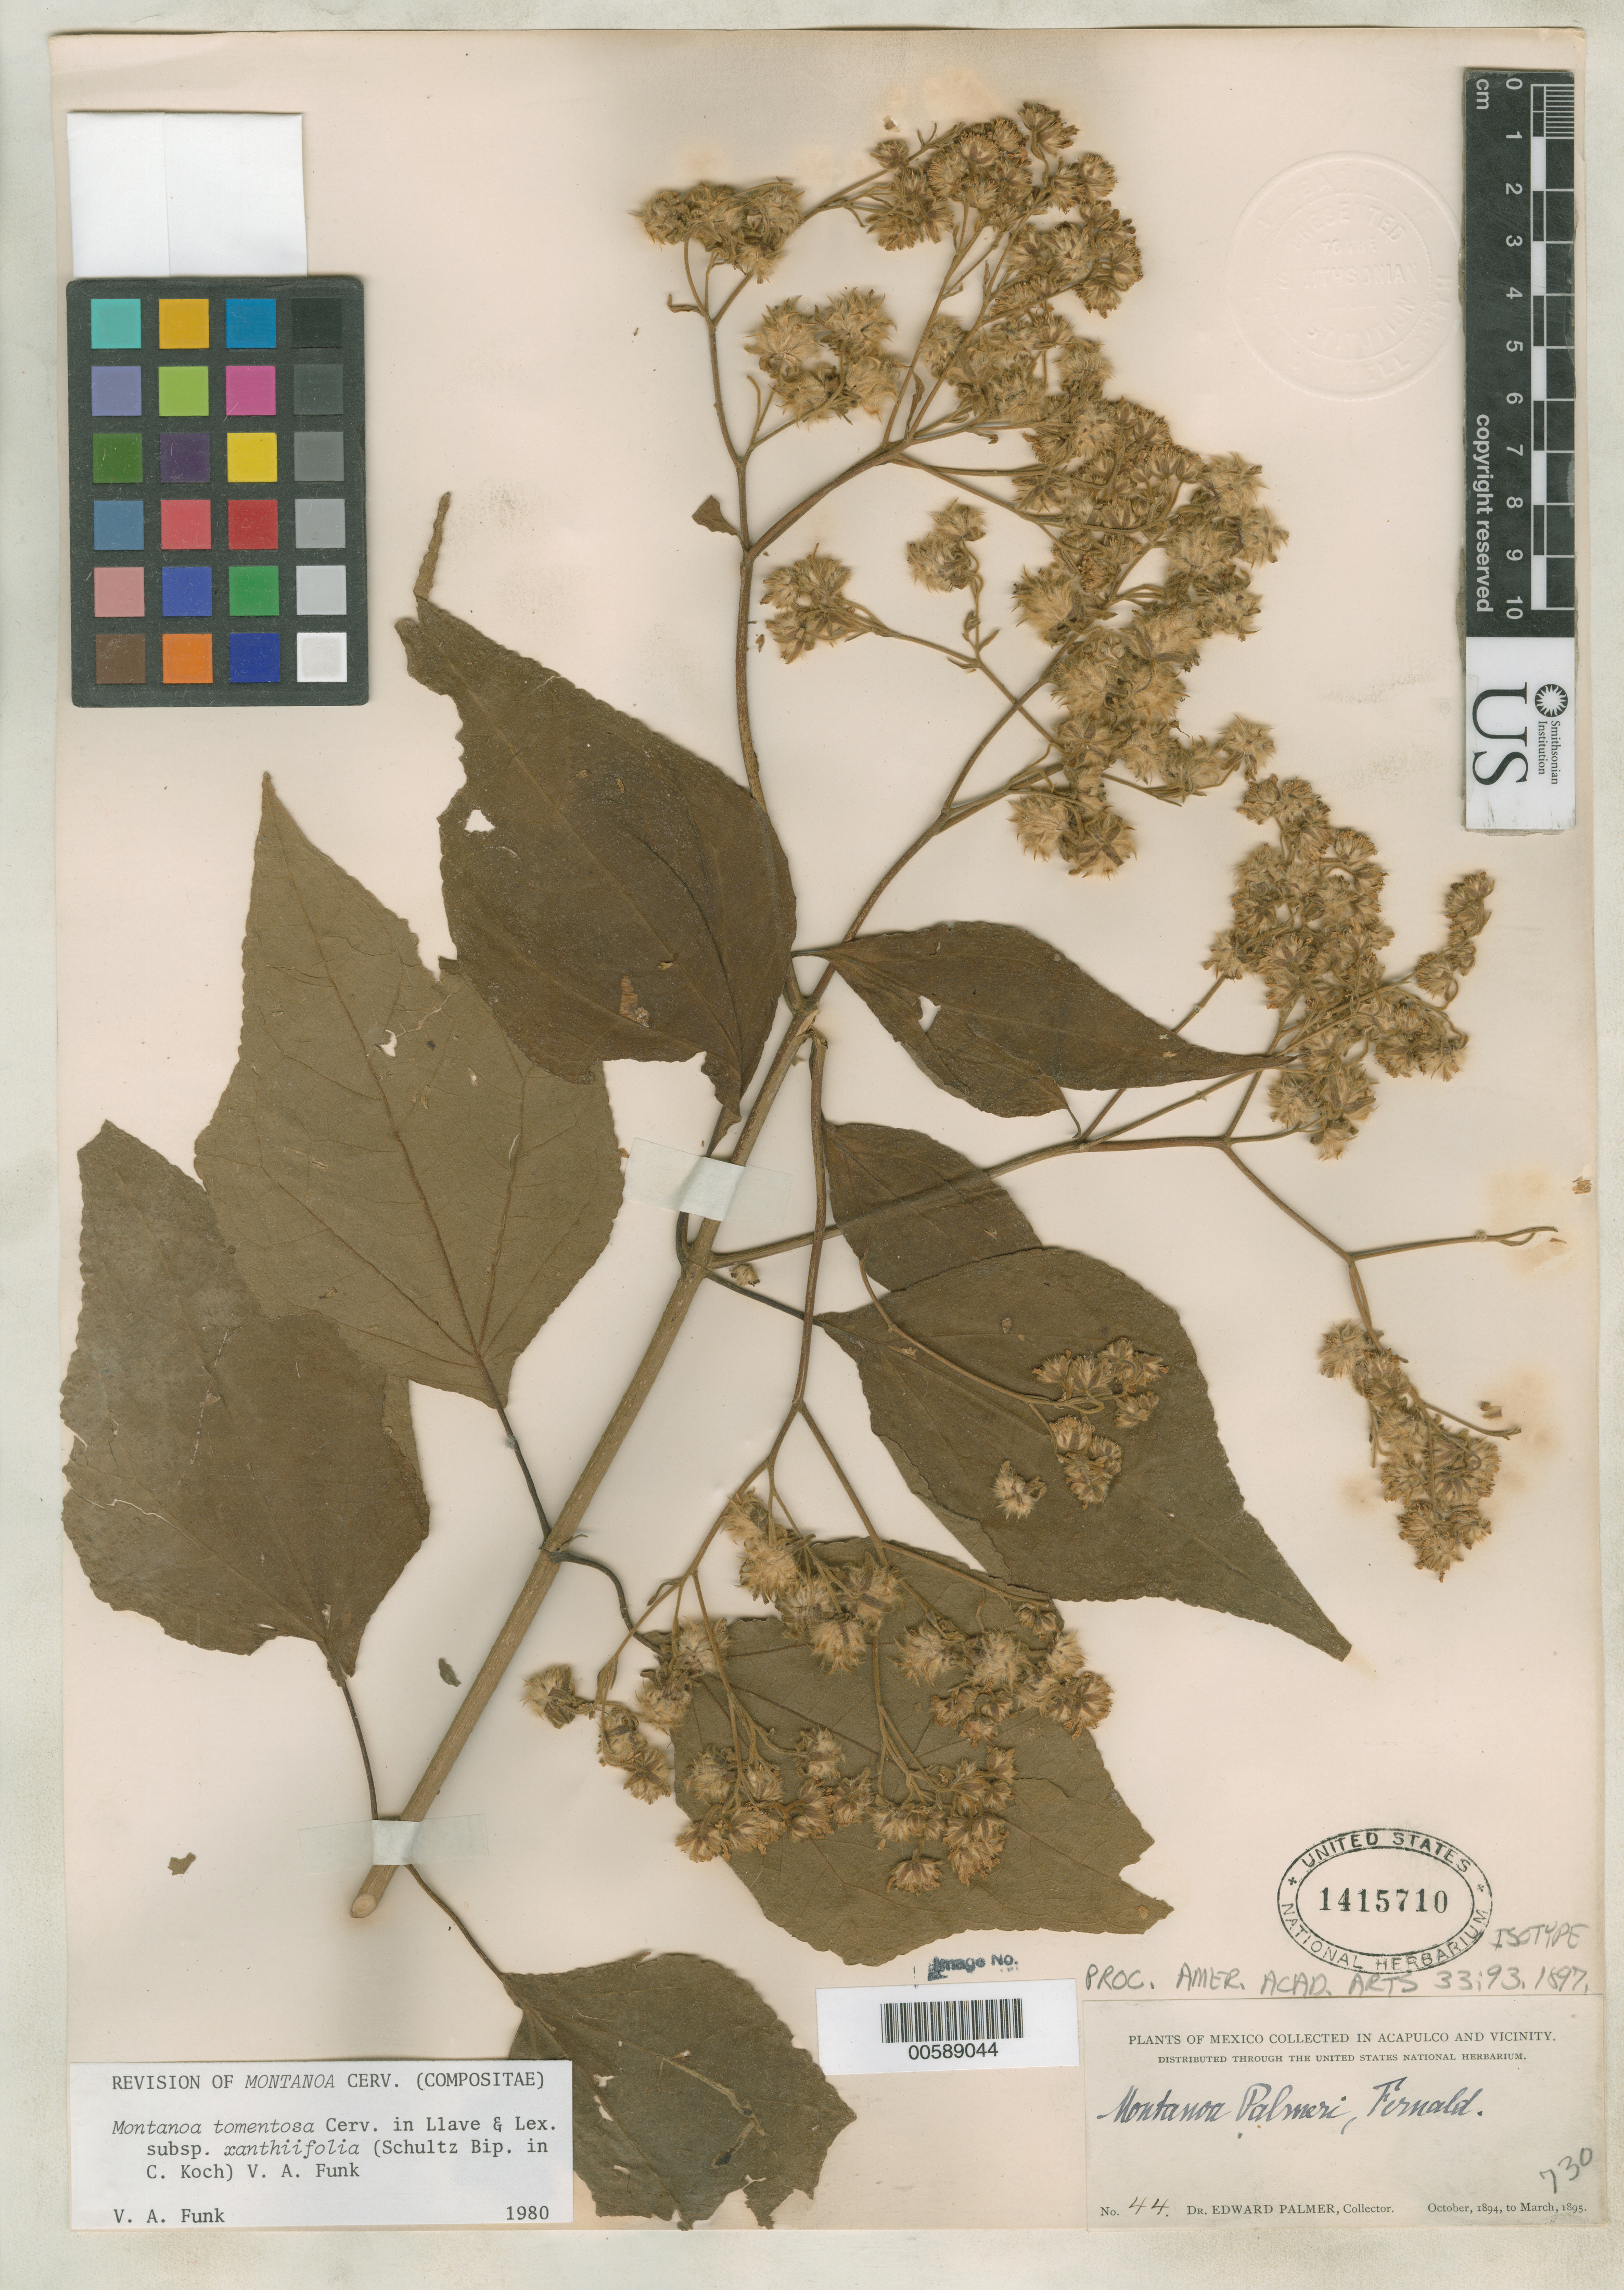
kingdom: Plantae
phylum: Tracheophyta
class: Magnoliopsida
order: Asterales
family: Asteraceae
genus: Montanoa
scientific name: Montanoa palmeri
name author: Fernald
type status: Isotype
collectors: E. Palmer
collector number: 44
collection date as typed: Oct 1894 to -- Mar 1895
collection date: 1894-10/1895-03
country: Mexico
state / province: Guerrero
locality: Acapulco and vicinity.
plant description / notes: Specimen ex John Donnell Smith herbarium.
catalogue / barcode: US 1415710